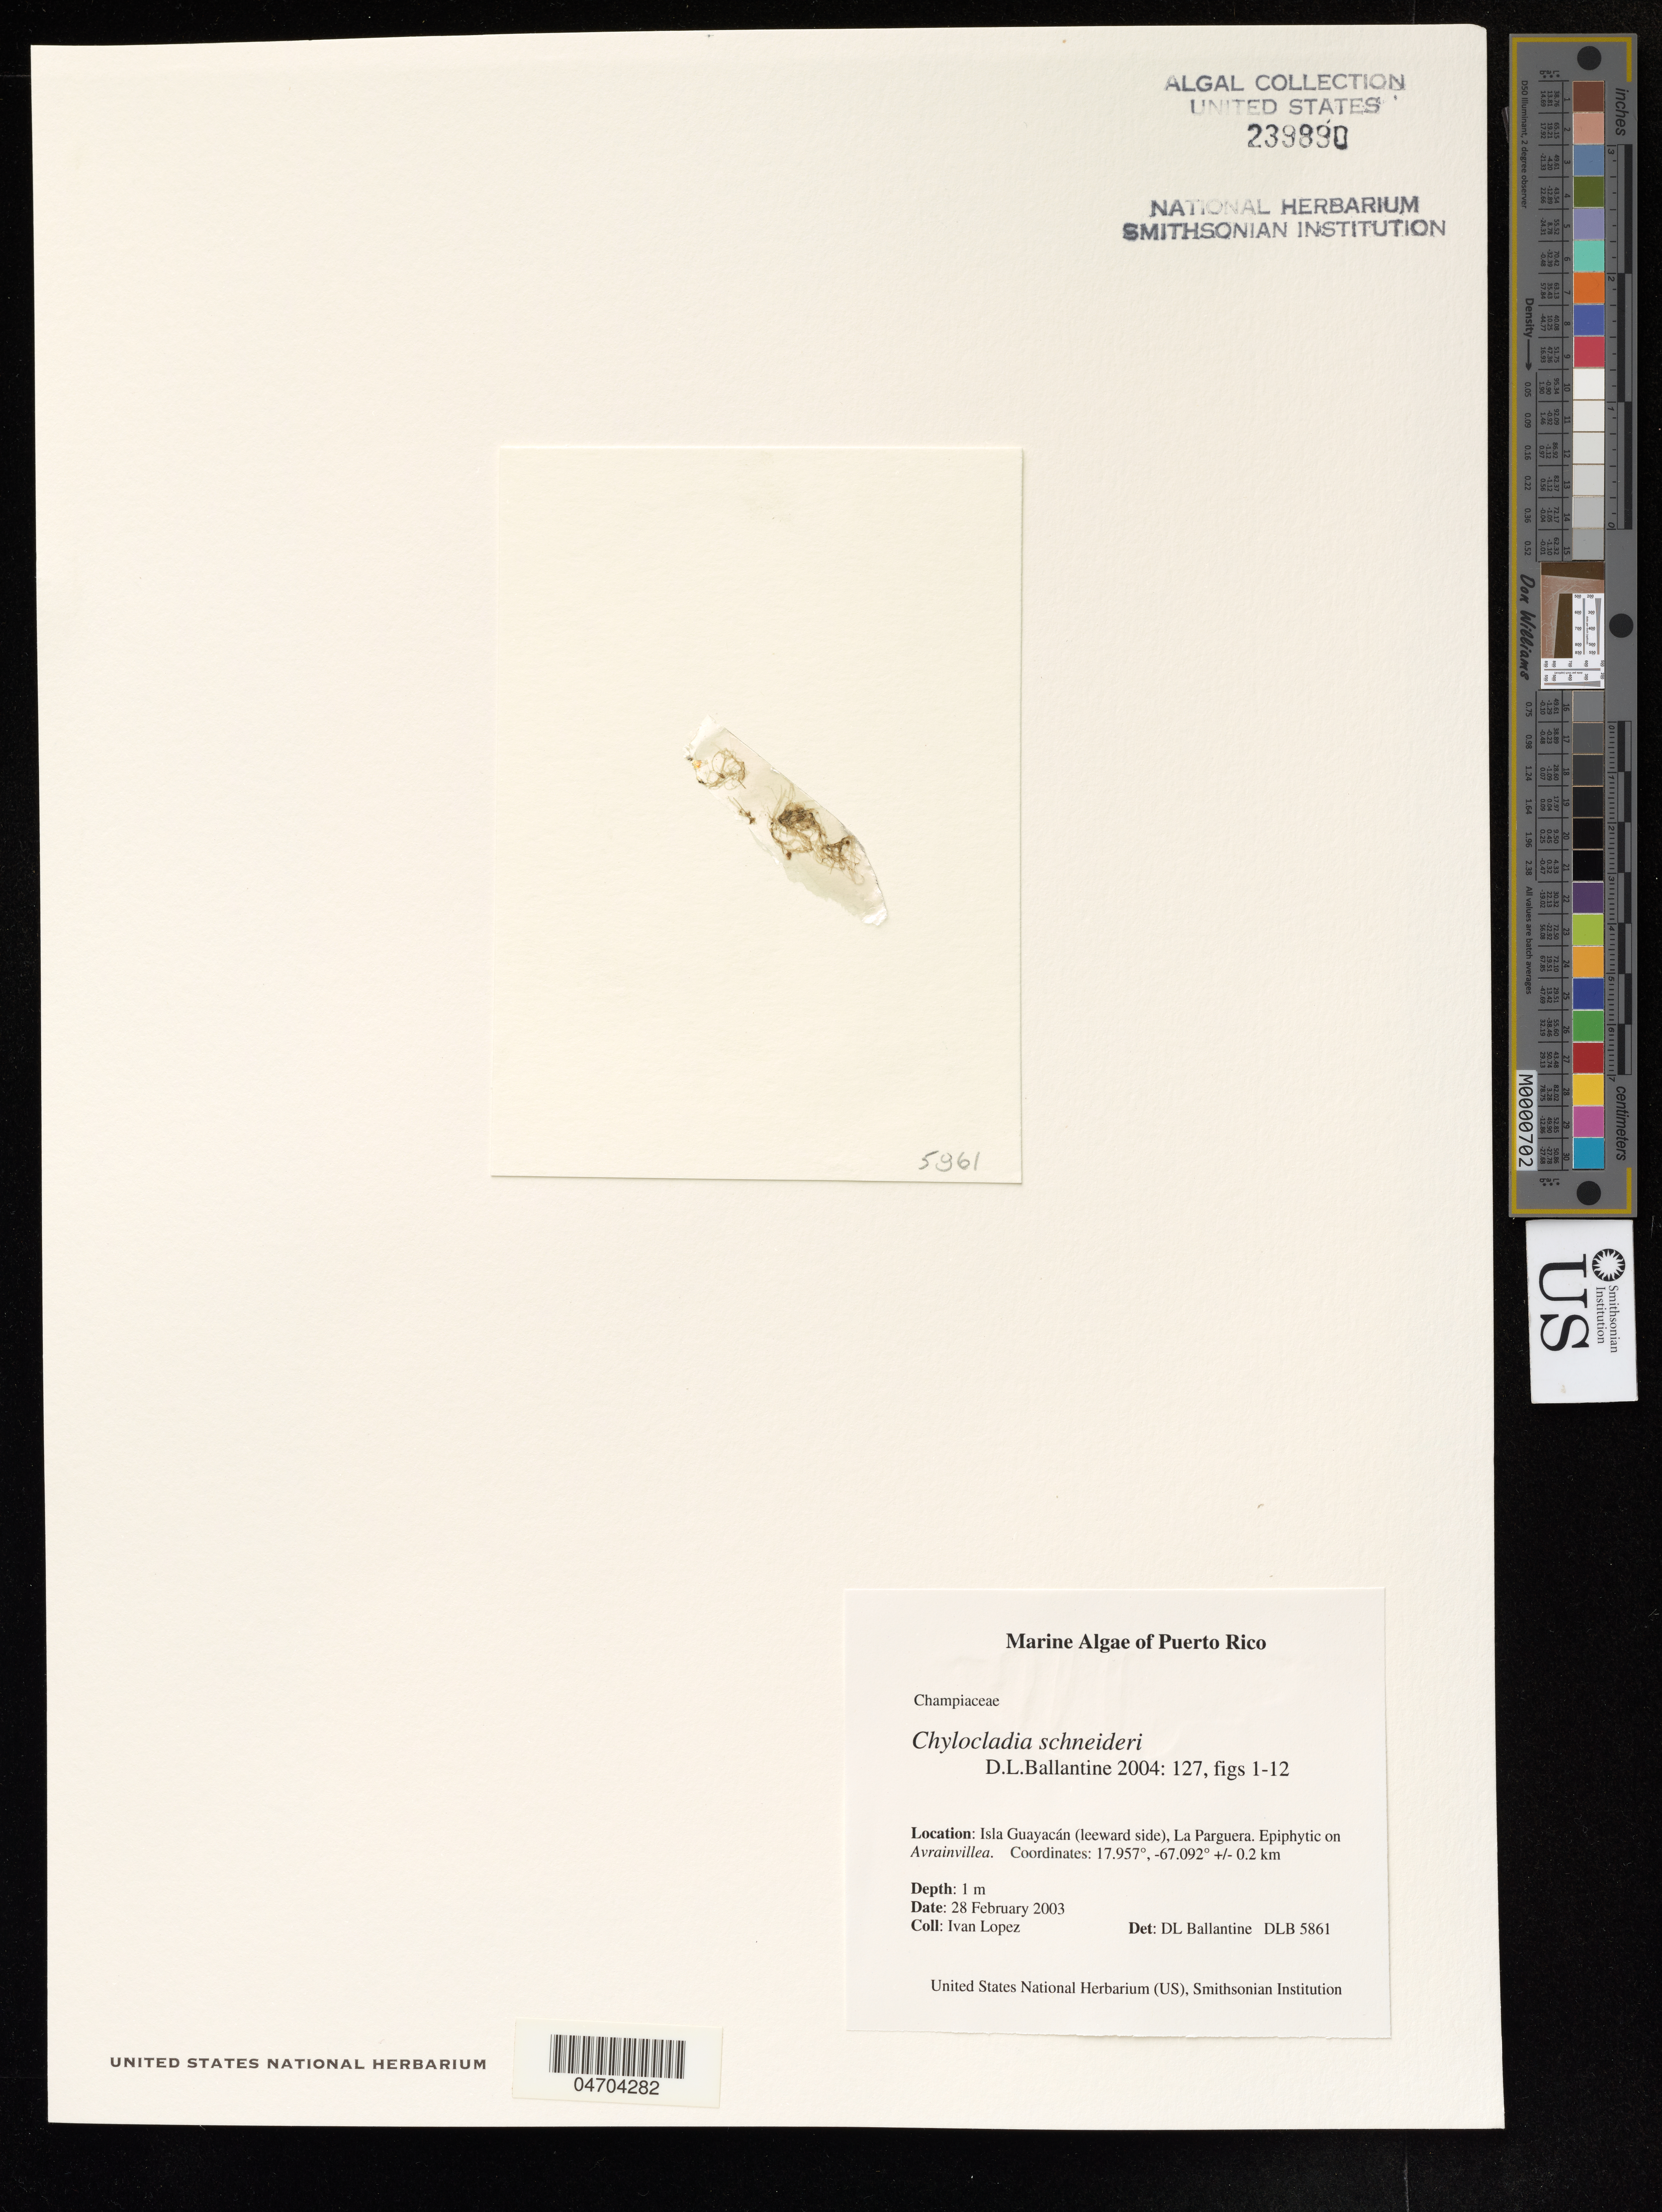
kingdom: Plantae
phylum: Rhodophyta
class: Florideophyceae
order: Rhodymeniales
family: Champiaceae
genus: Chylocladia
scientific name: Chylocladia schneideri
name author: D.L. Ballant.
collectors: I. Lopez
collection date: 2003-02-28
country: Puerto Rico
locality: Isla Guayacán (leeward side), La Parguera.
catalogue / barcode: US 239890